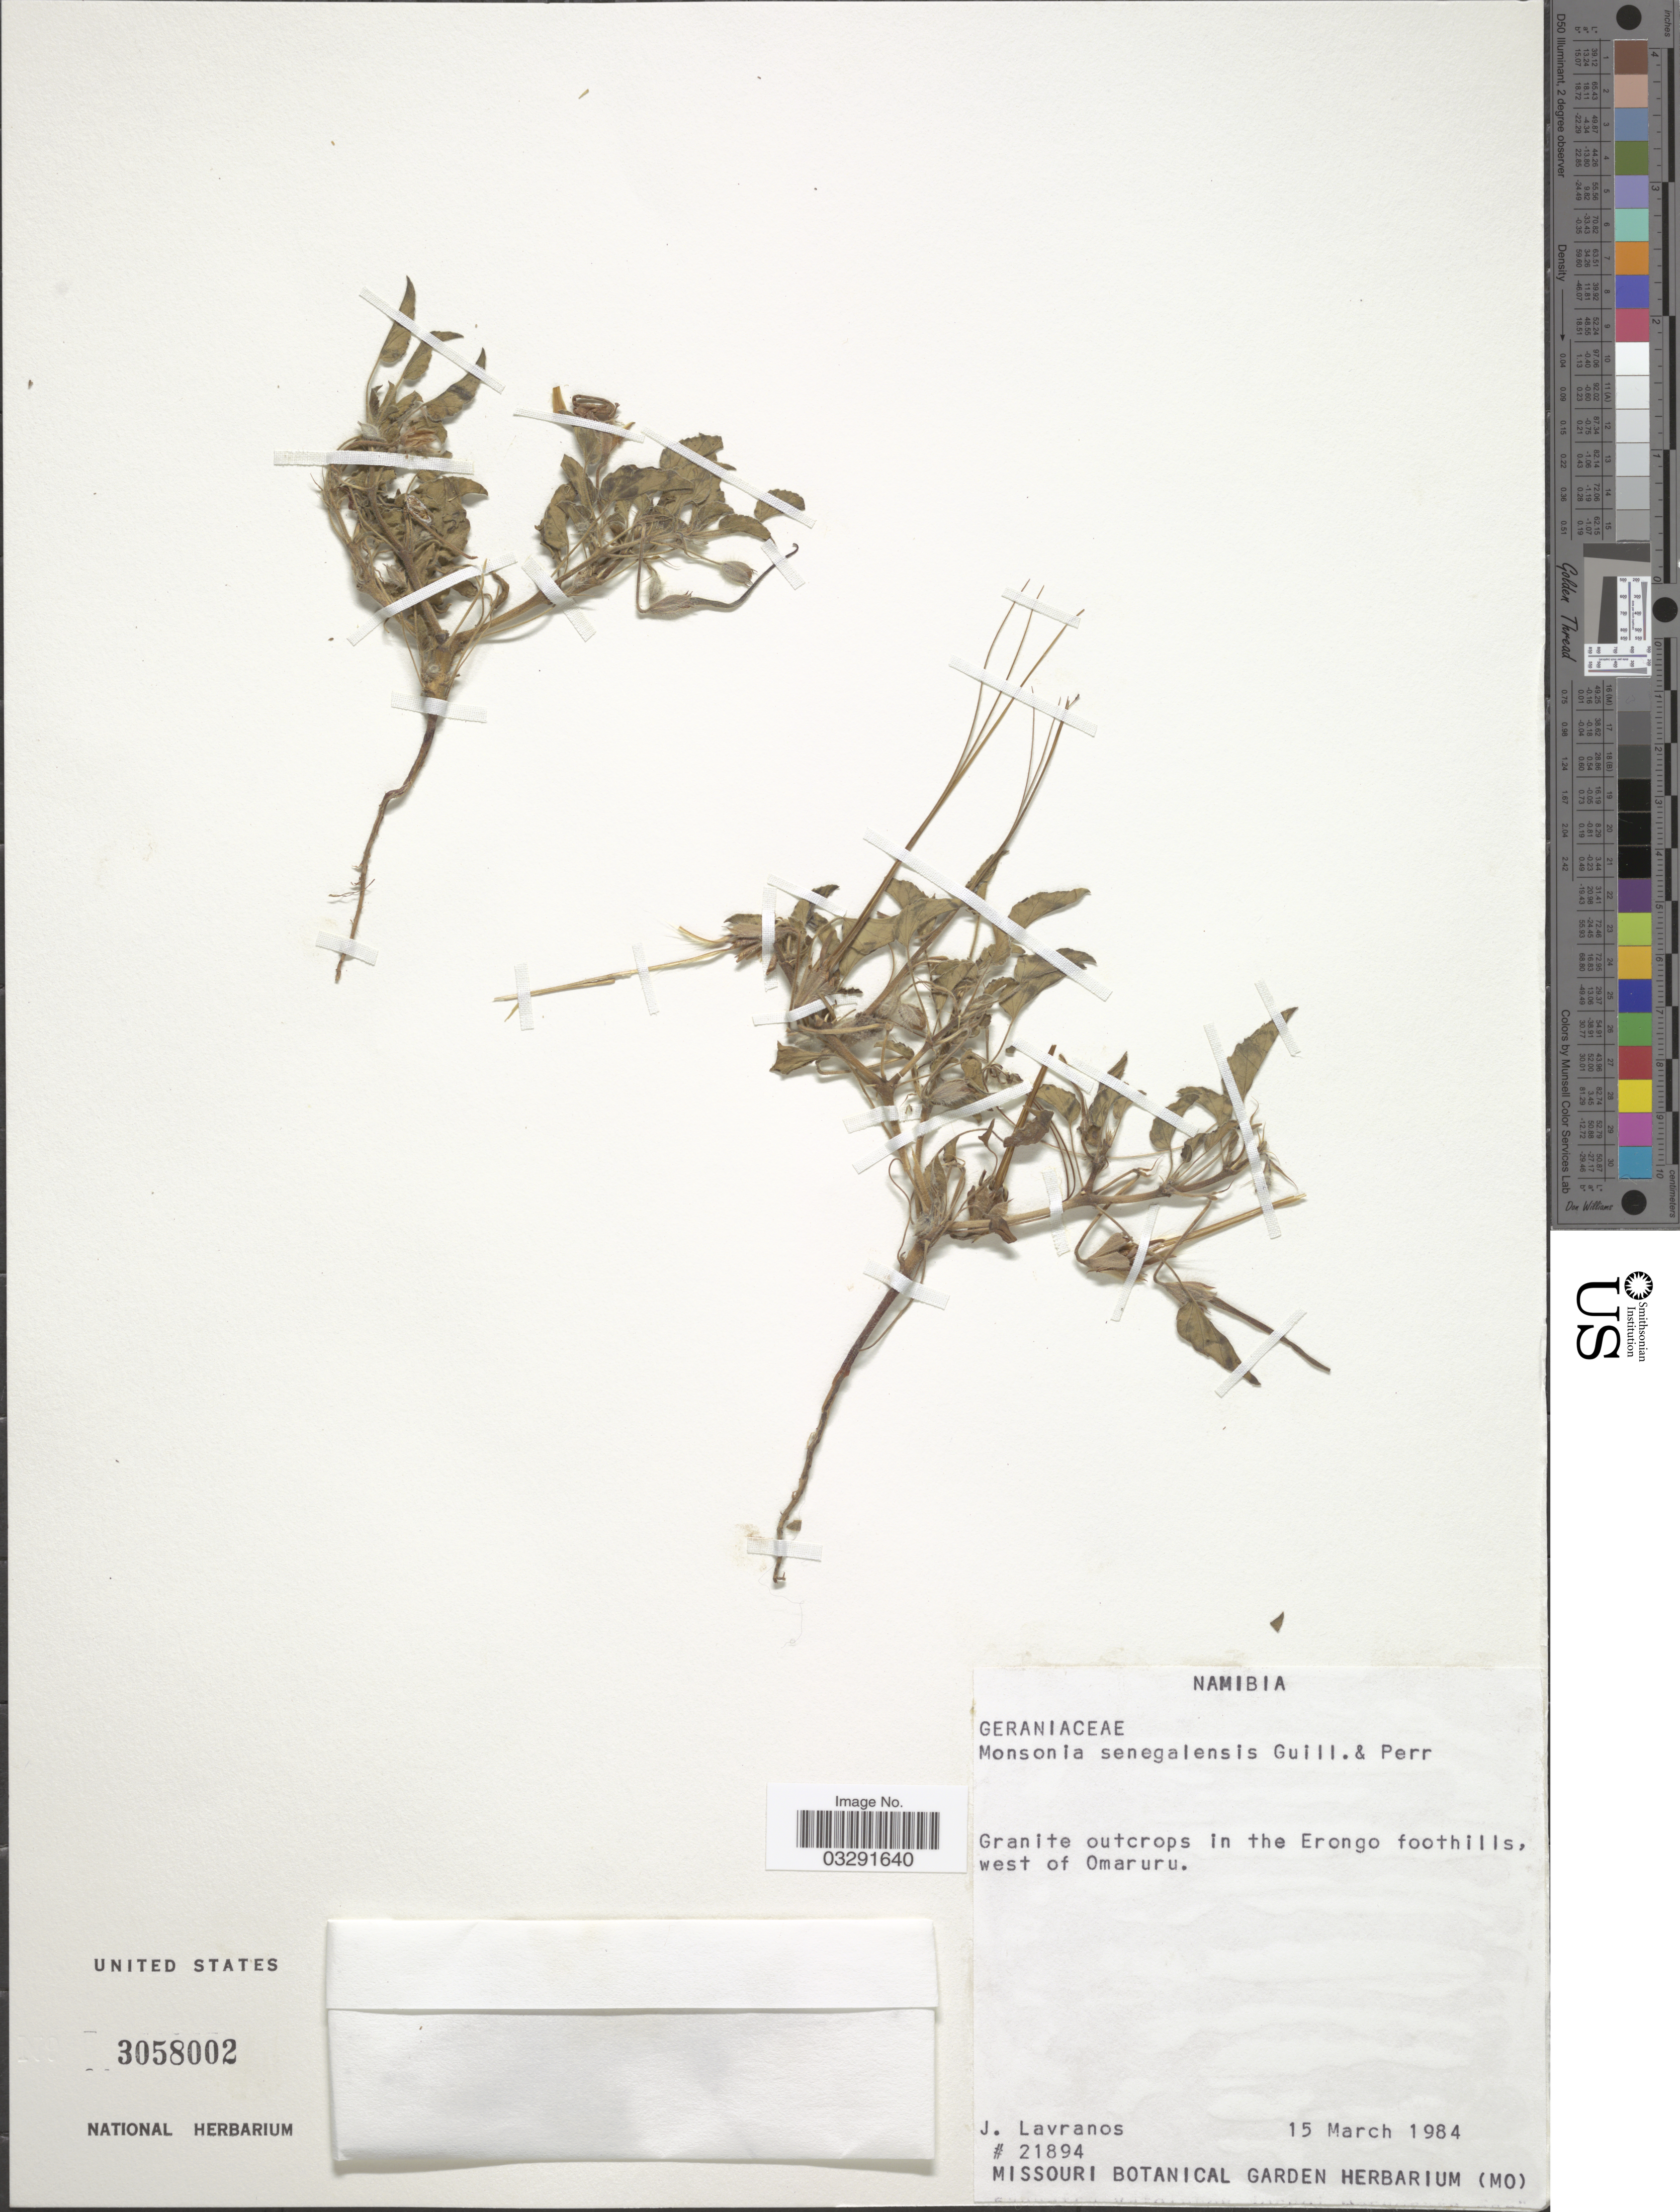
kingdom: Plantae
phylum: Tracheophyta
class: Magnoliopsida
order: Geraniales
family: Geraniaceae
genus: Monsonia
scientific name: Monsonia senegalensis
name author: Guill. & Perr.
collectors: J. Lavranos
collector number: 21894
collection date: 1984-03-15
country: Namibia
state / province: Erongo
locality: Granite outcrops in the Erongo foothills, west of Omaruru.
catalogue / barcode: US 3058002